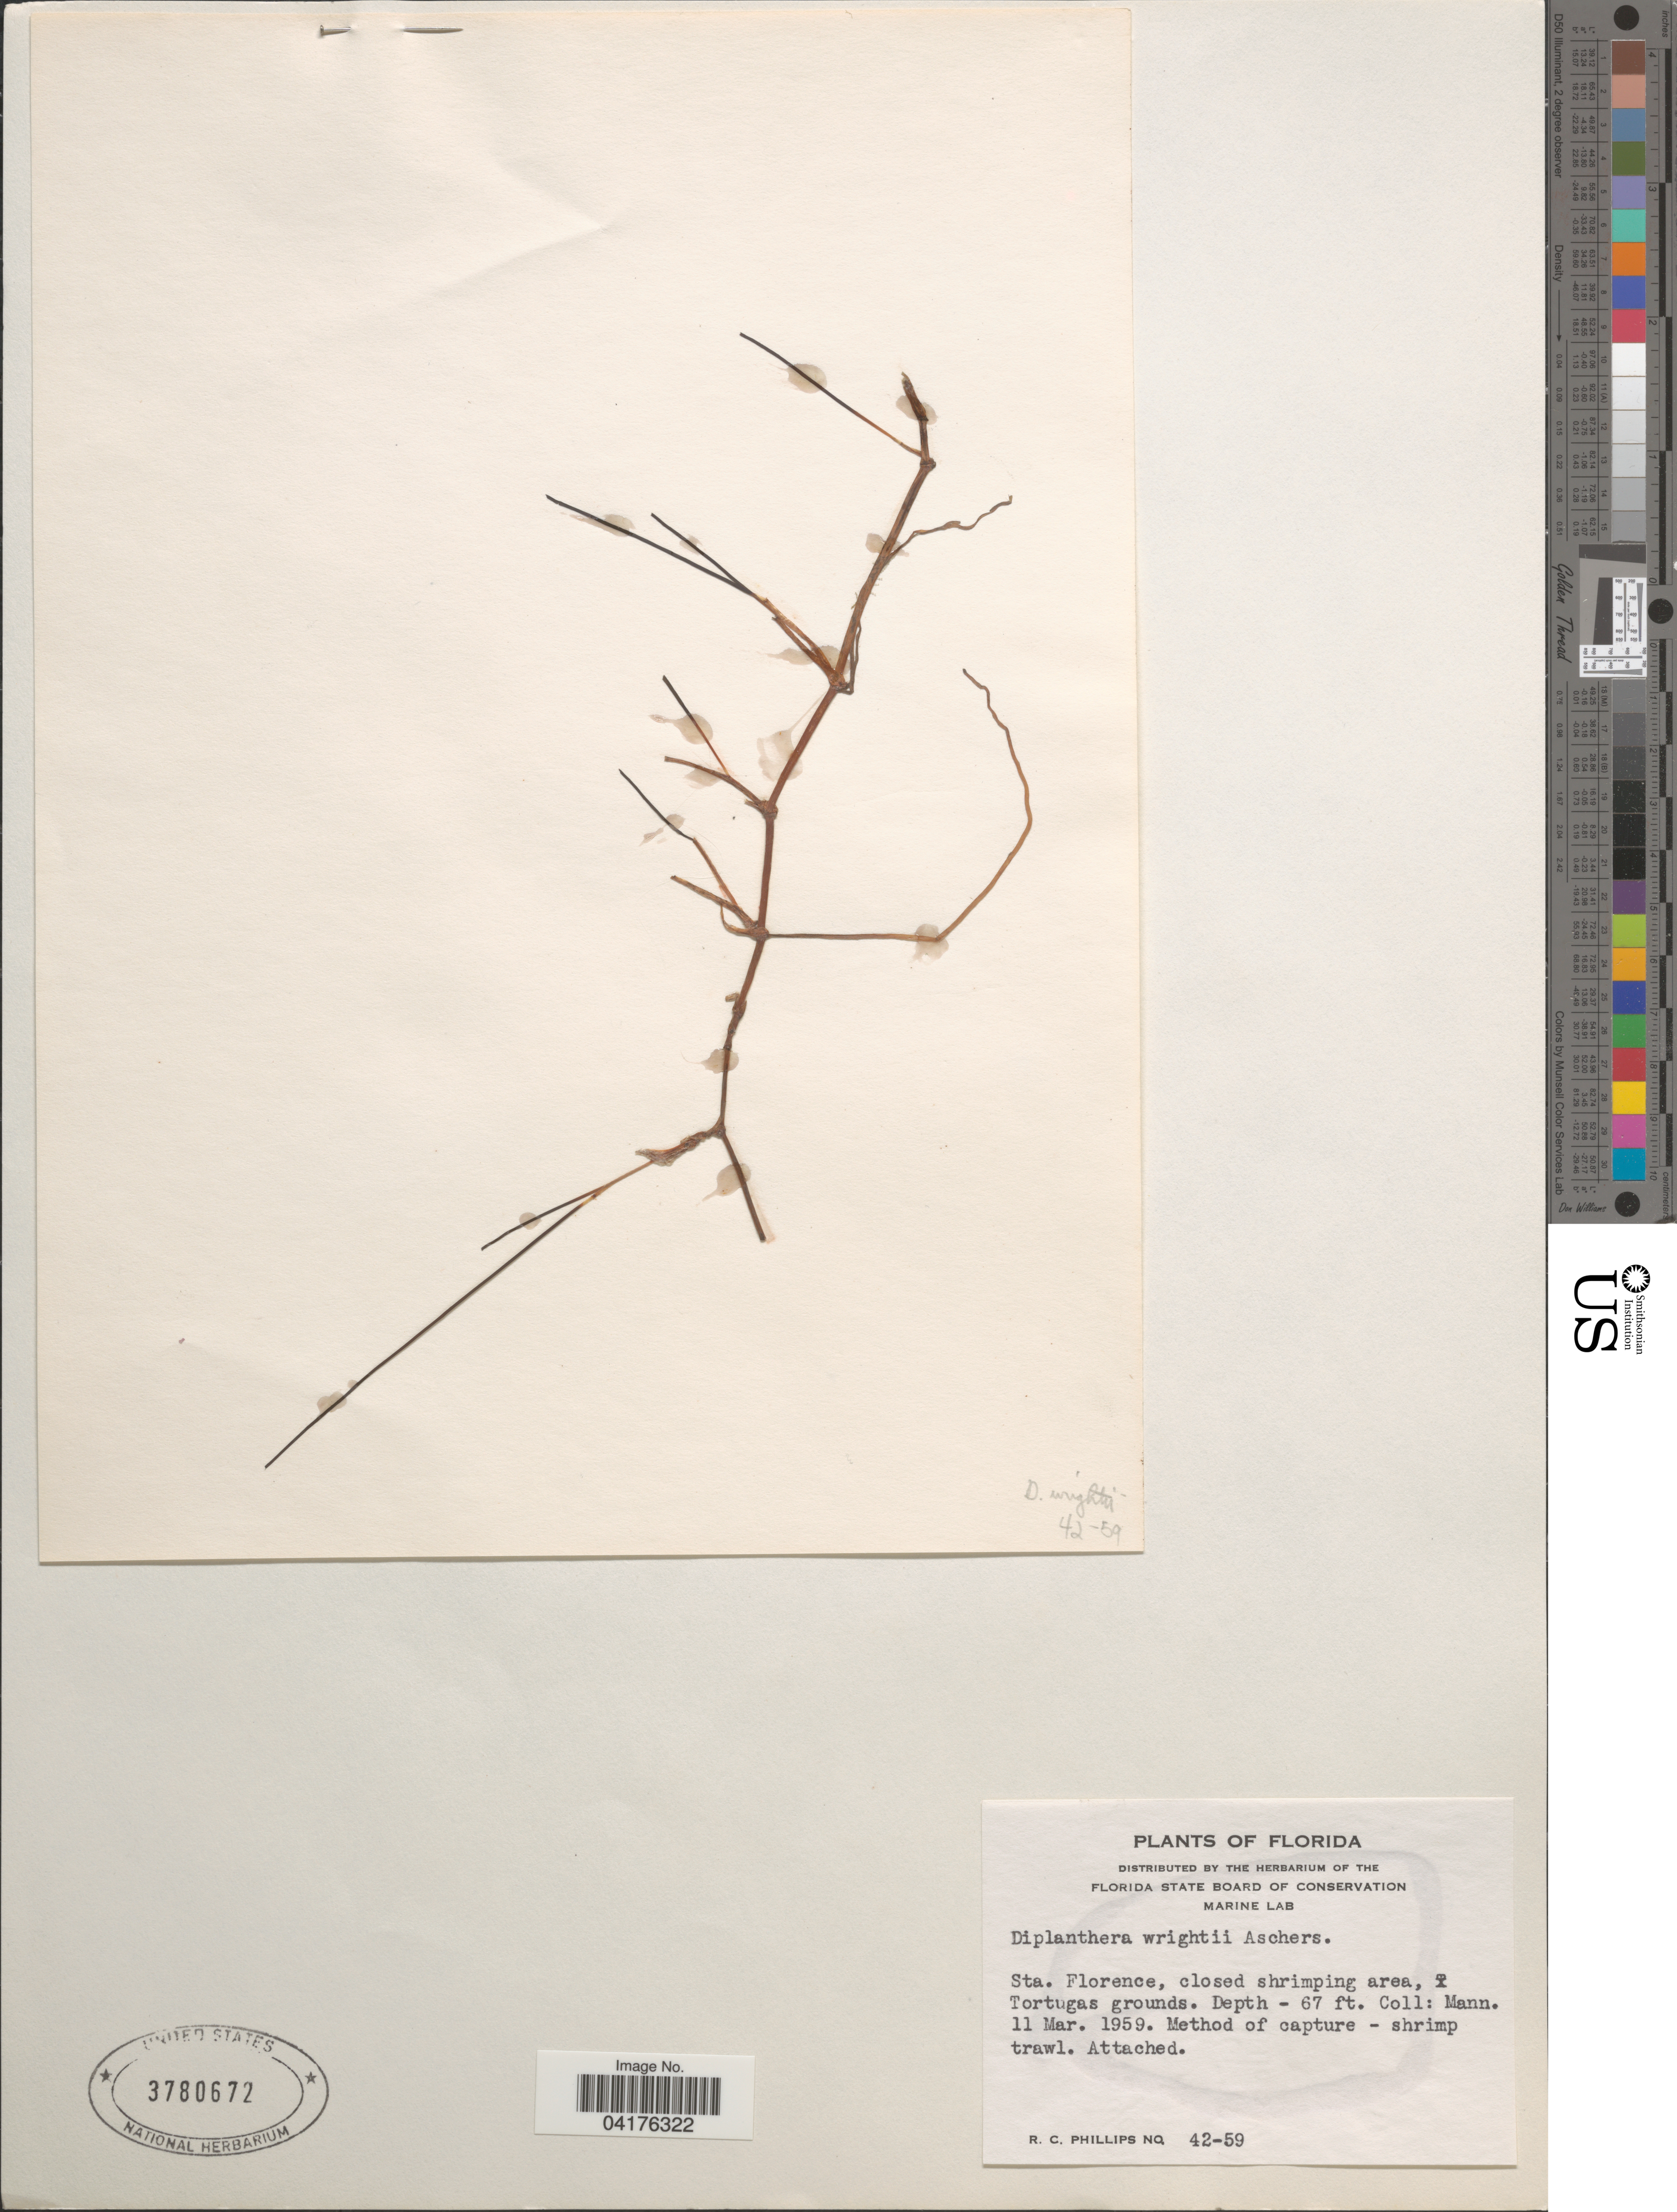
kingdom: Plantae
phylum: Tracheophyta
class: Liliopsida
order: Alismatales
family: Cymodoceaceae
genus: Halodule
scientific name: Halodule wrightii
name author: Asch.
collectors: Mann, --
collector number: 42-59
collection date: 1959-03-11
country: United States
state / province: Florida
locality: Sta. Florence, closed shrimping area. Tortugas grounds.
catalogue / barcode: US 3780672